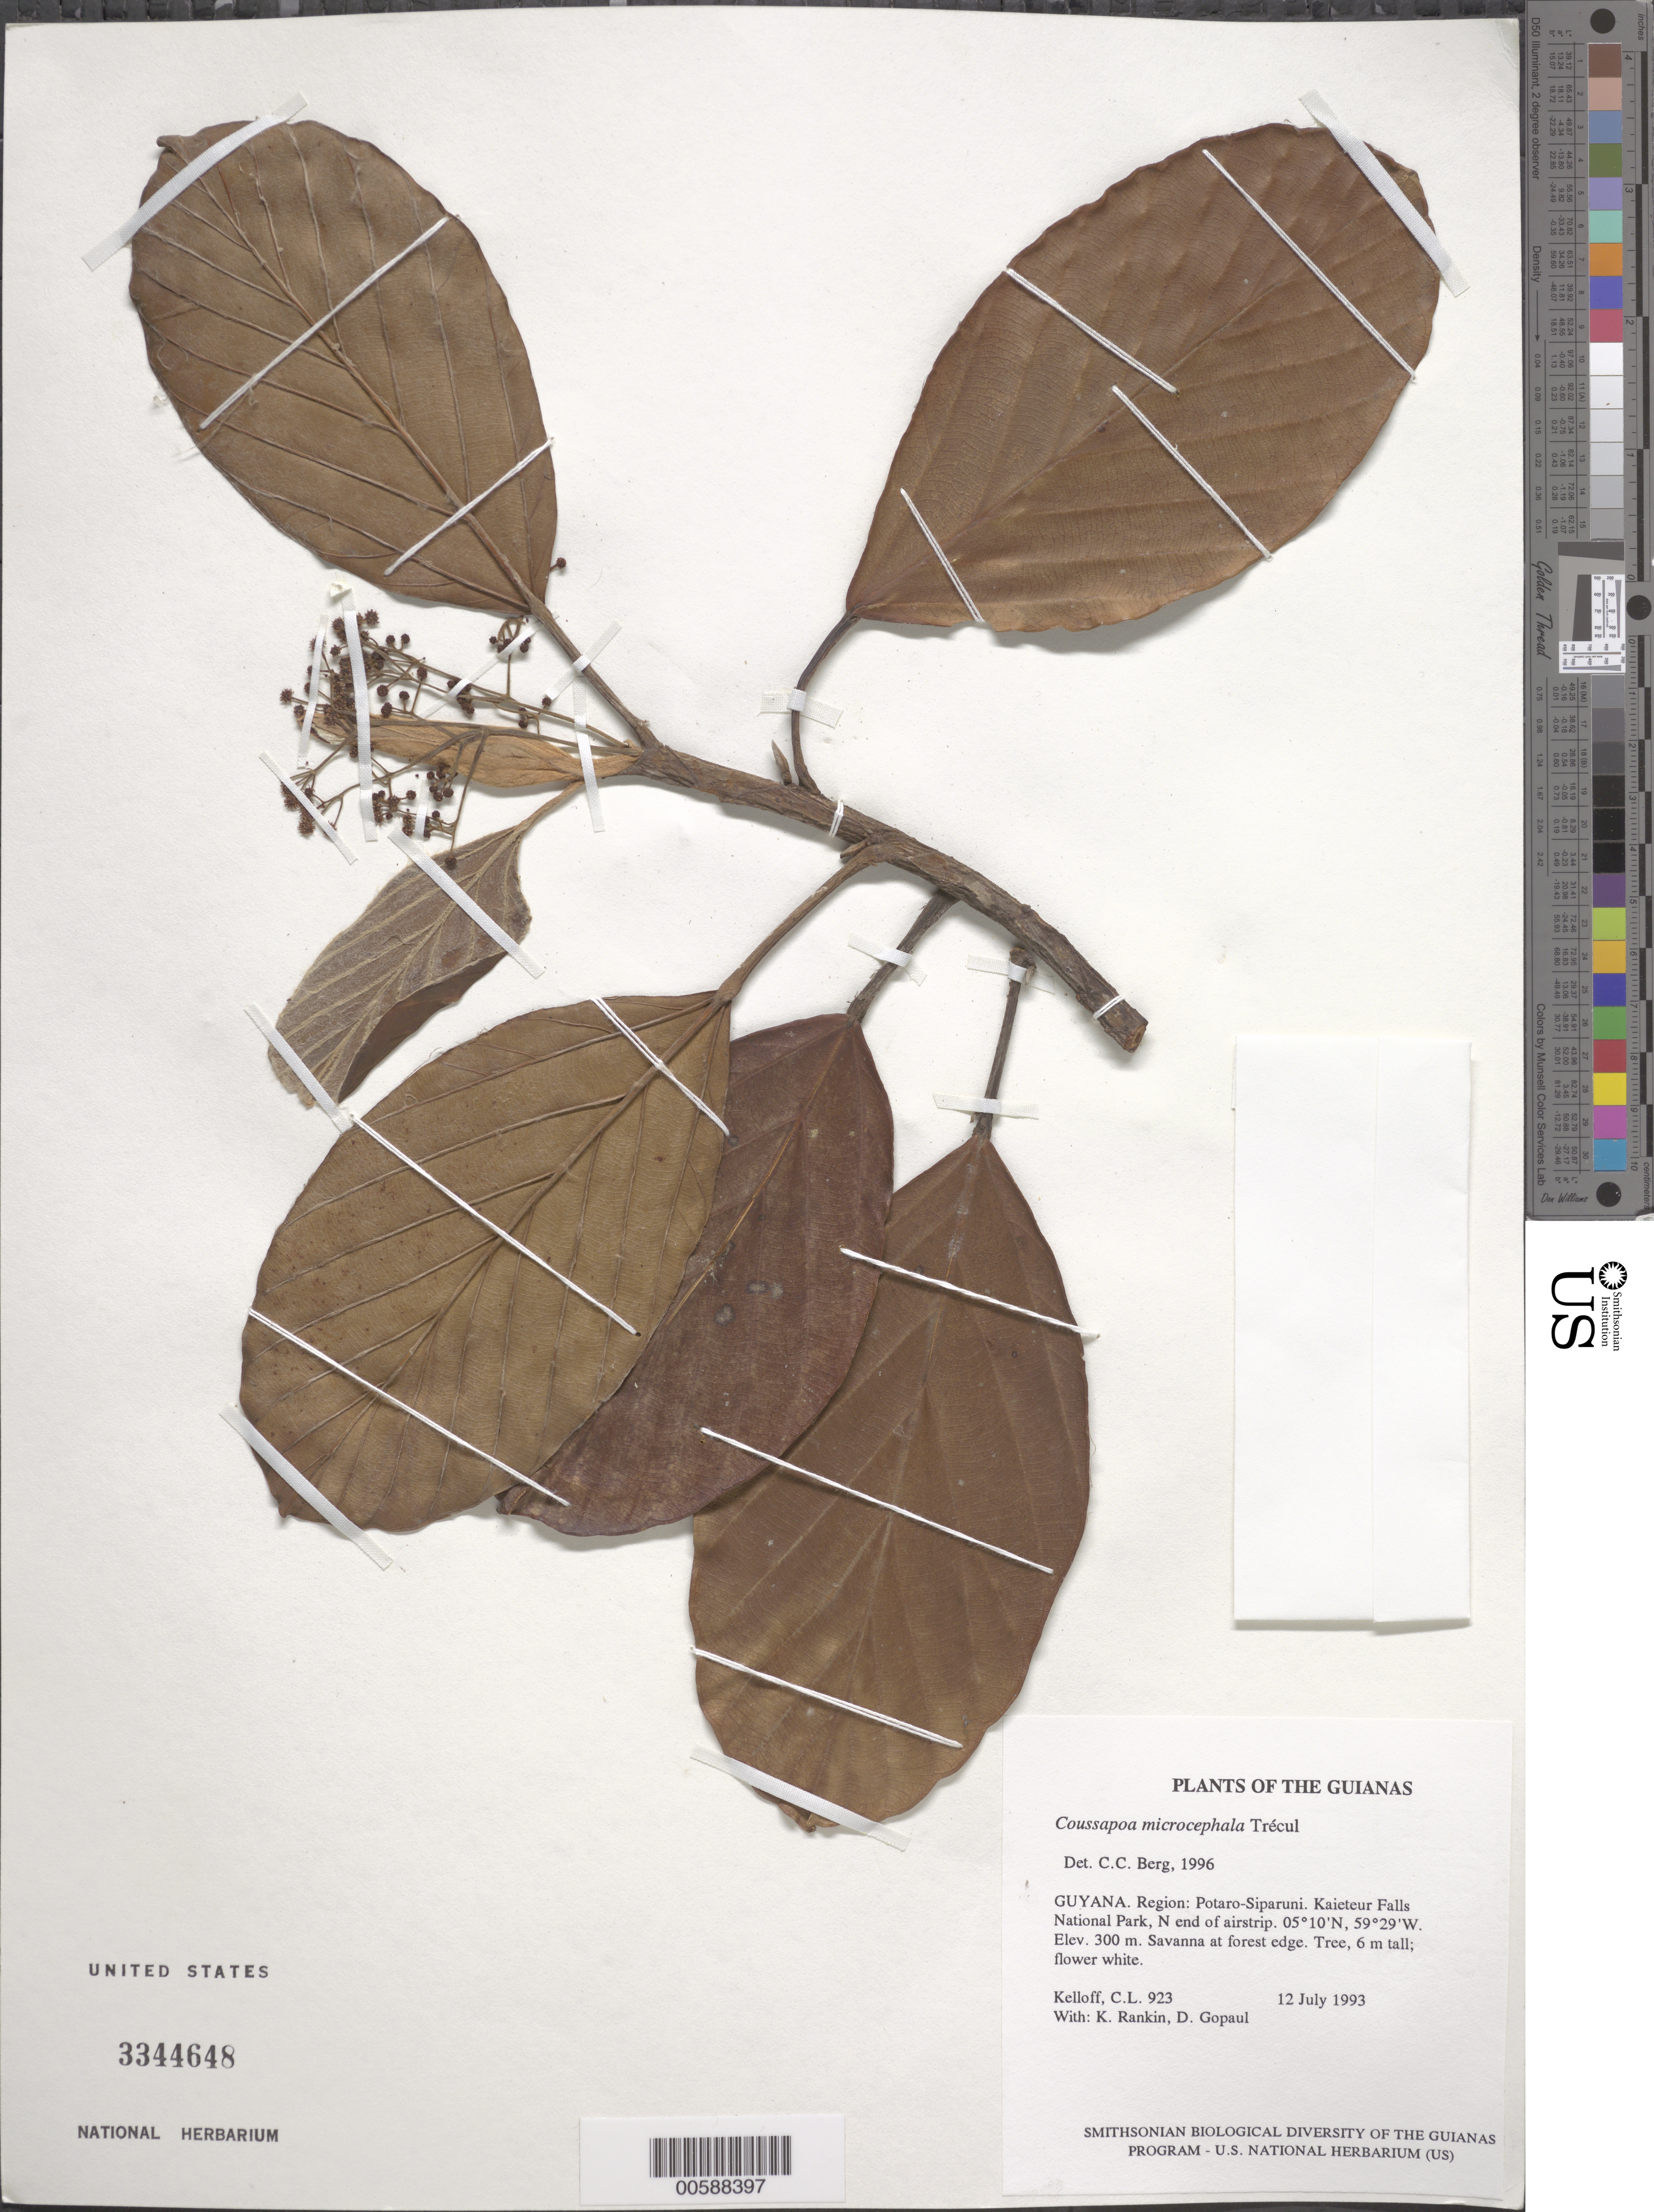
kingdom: Plantae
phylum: Tracheophyta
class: Magnoliopsida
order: Rosales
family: Urticaceae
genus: Coussapoa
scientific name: Coussapoa microcephala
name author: Trécul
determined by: Berg, C. C.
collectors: C. L. Kelloff, K. Rankin & D. Gopaul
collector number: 923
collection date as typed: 12 July 1993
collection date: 1993-07-12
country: Guyana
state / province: Potaro-Siparuni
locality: Kaieteur Falls National Park, N end of airstrip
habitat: Savanna at forest edge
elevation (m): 300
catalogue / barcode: US 3344648